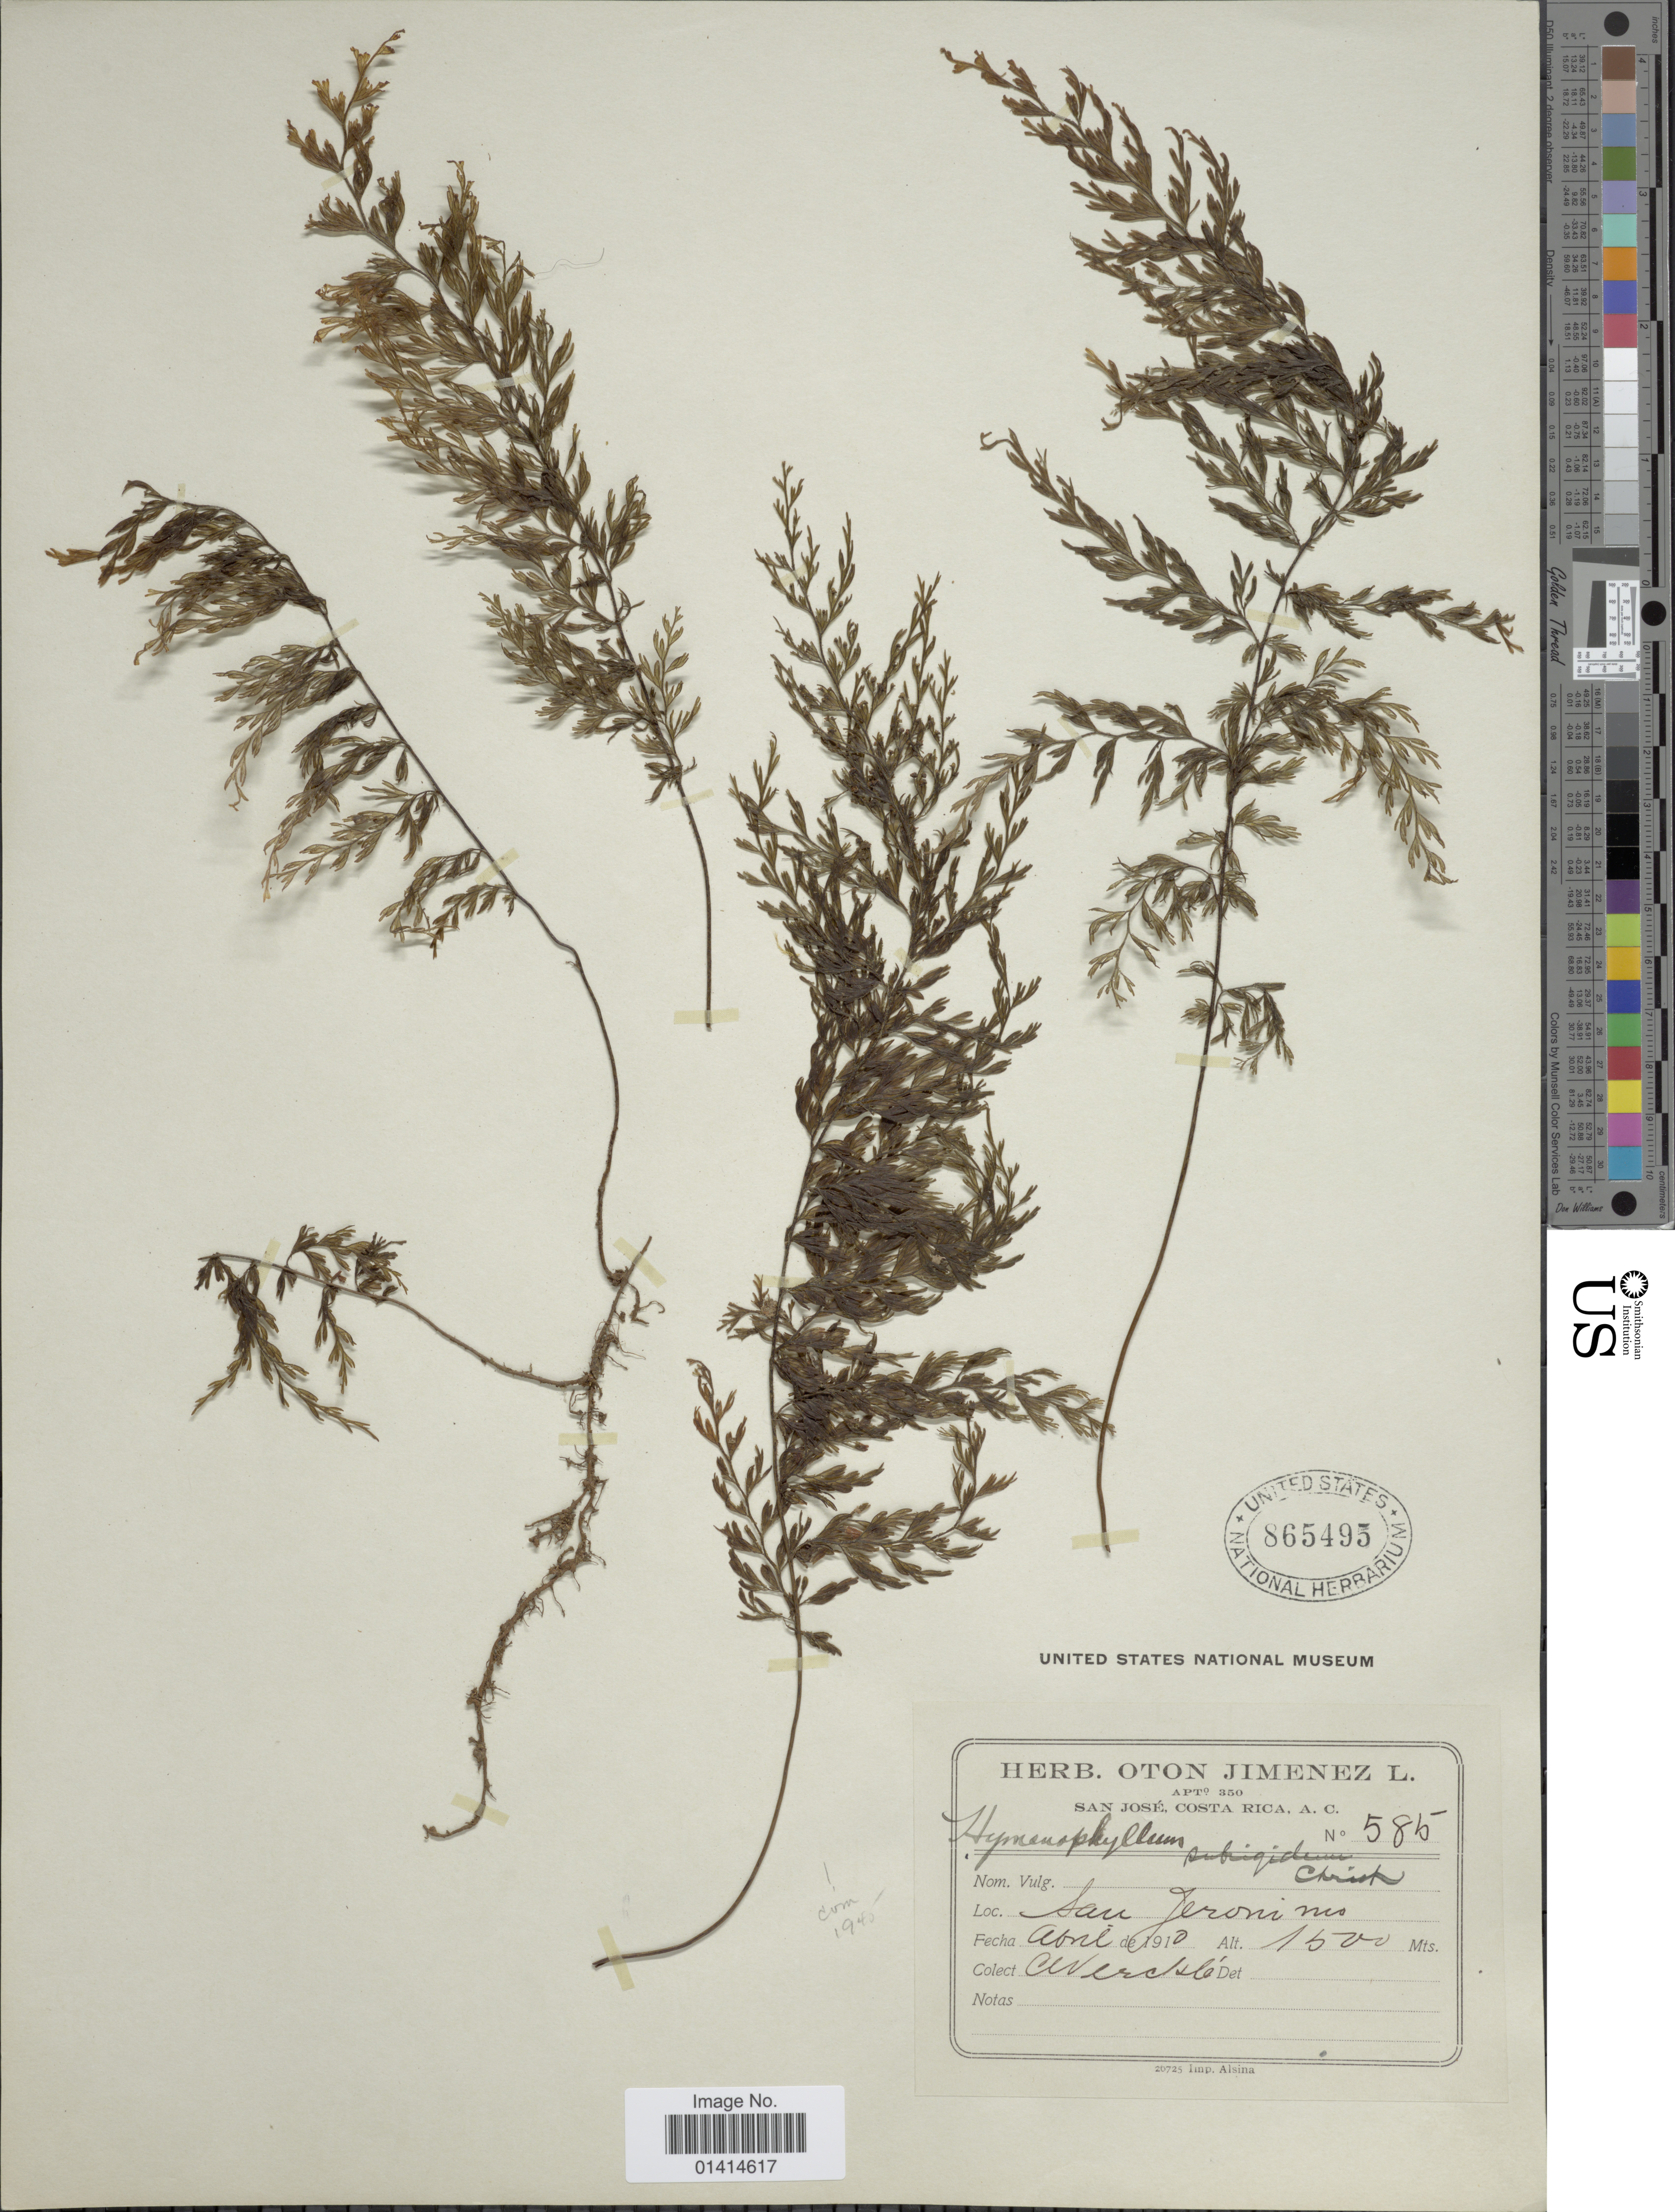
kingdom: Plantae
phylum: Tracheophyta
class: Polypodiopsida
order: Hymenophyllales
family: Hymenophyllaceae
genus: Hymenophyllum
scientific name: Hymenophyllum subrigidum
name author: Christ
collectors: C. Wercklé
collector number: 585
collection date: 1910-04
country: Costa Rica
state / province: San José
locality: San Jeronimo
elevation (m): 1500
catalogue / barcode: US 865495